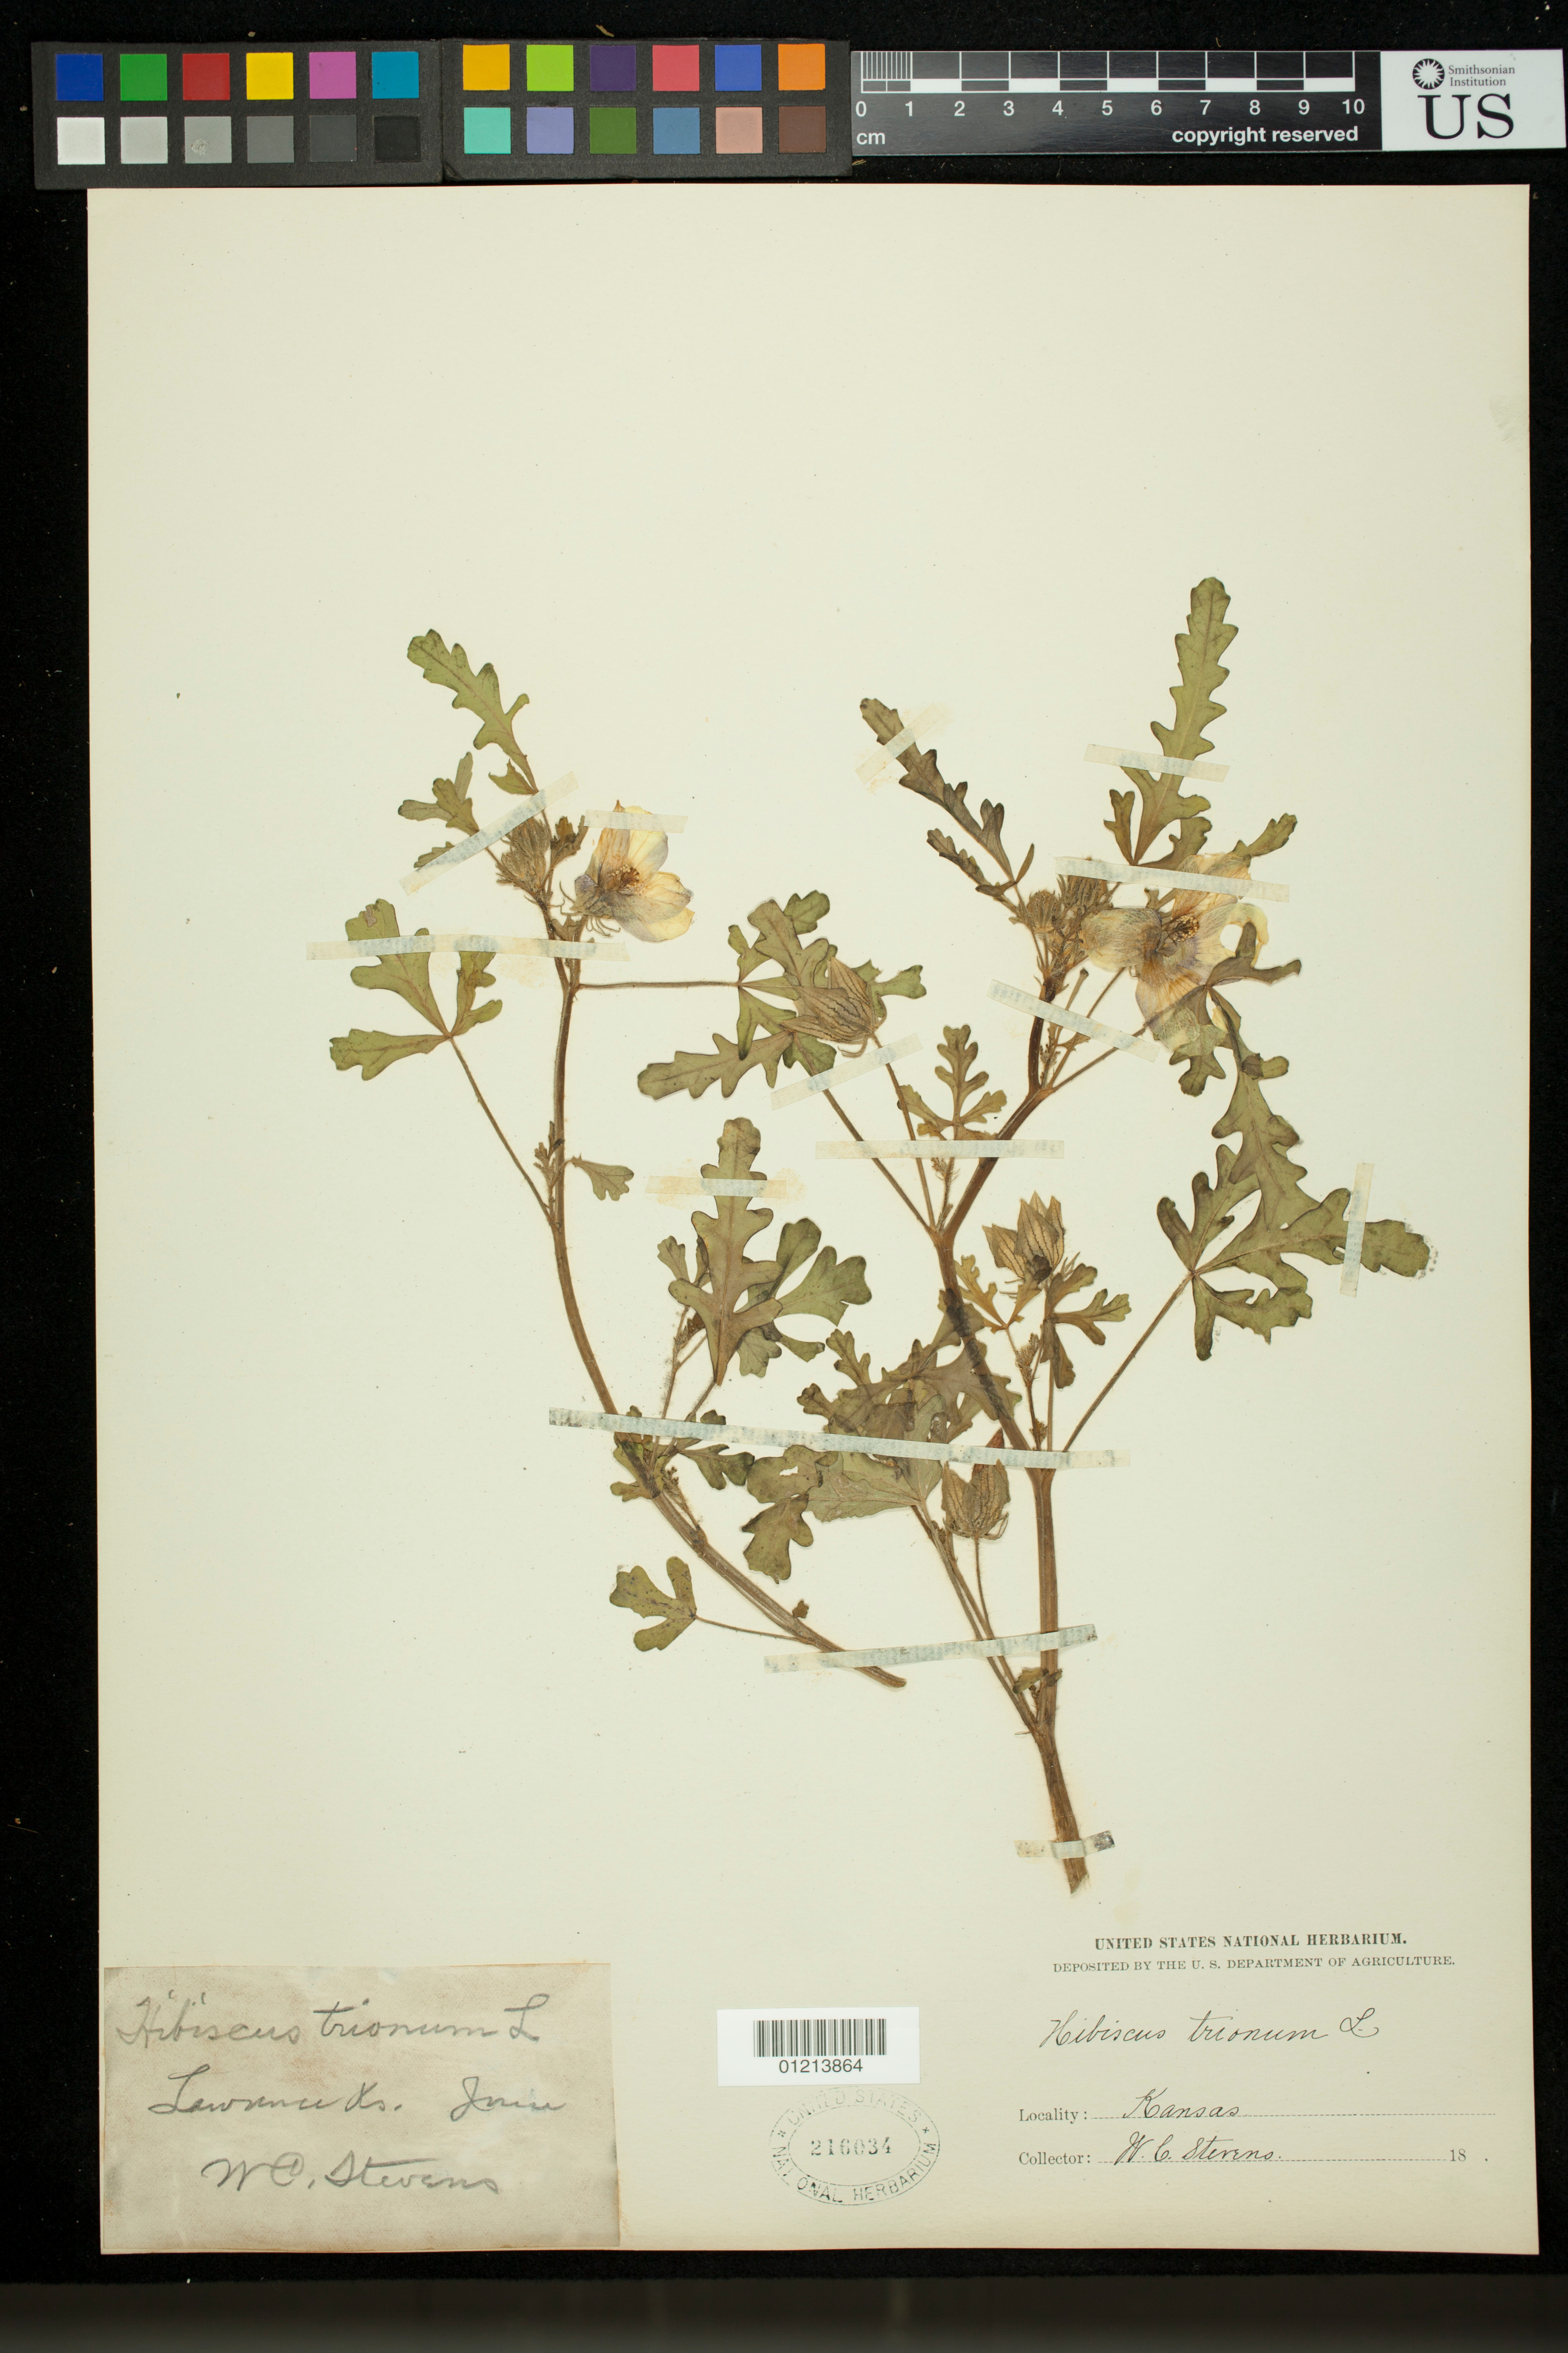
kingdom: Plantae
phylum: Tracheophyta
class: Magnoliopsida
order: Malvales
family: Malvaceae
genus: Hibiscus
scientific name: Hibiscus trionum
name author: L.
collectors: W. C. Stevens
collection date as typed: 18--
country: United States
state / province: Kansas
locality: Lawrence, Ks.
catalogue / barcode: US 216034